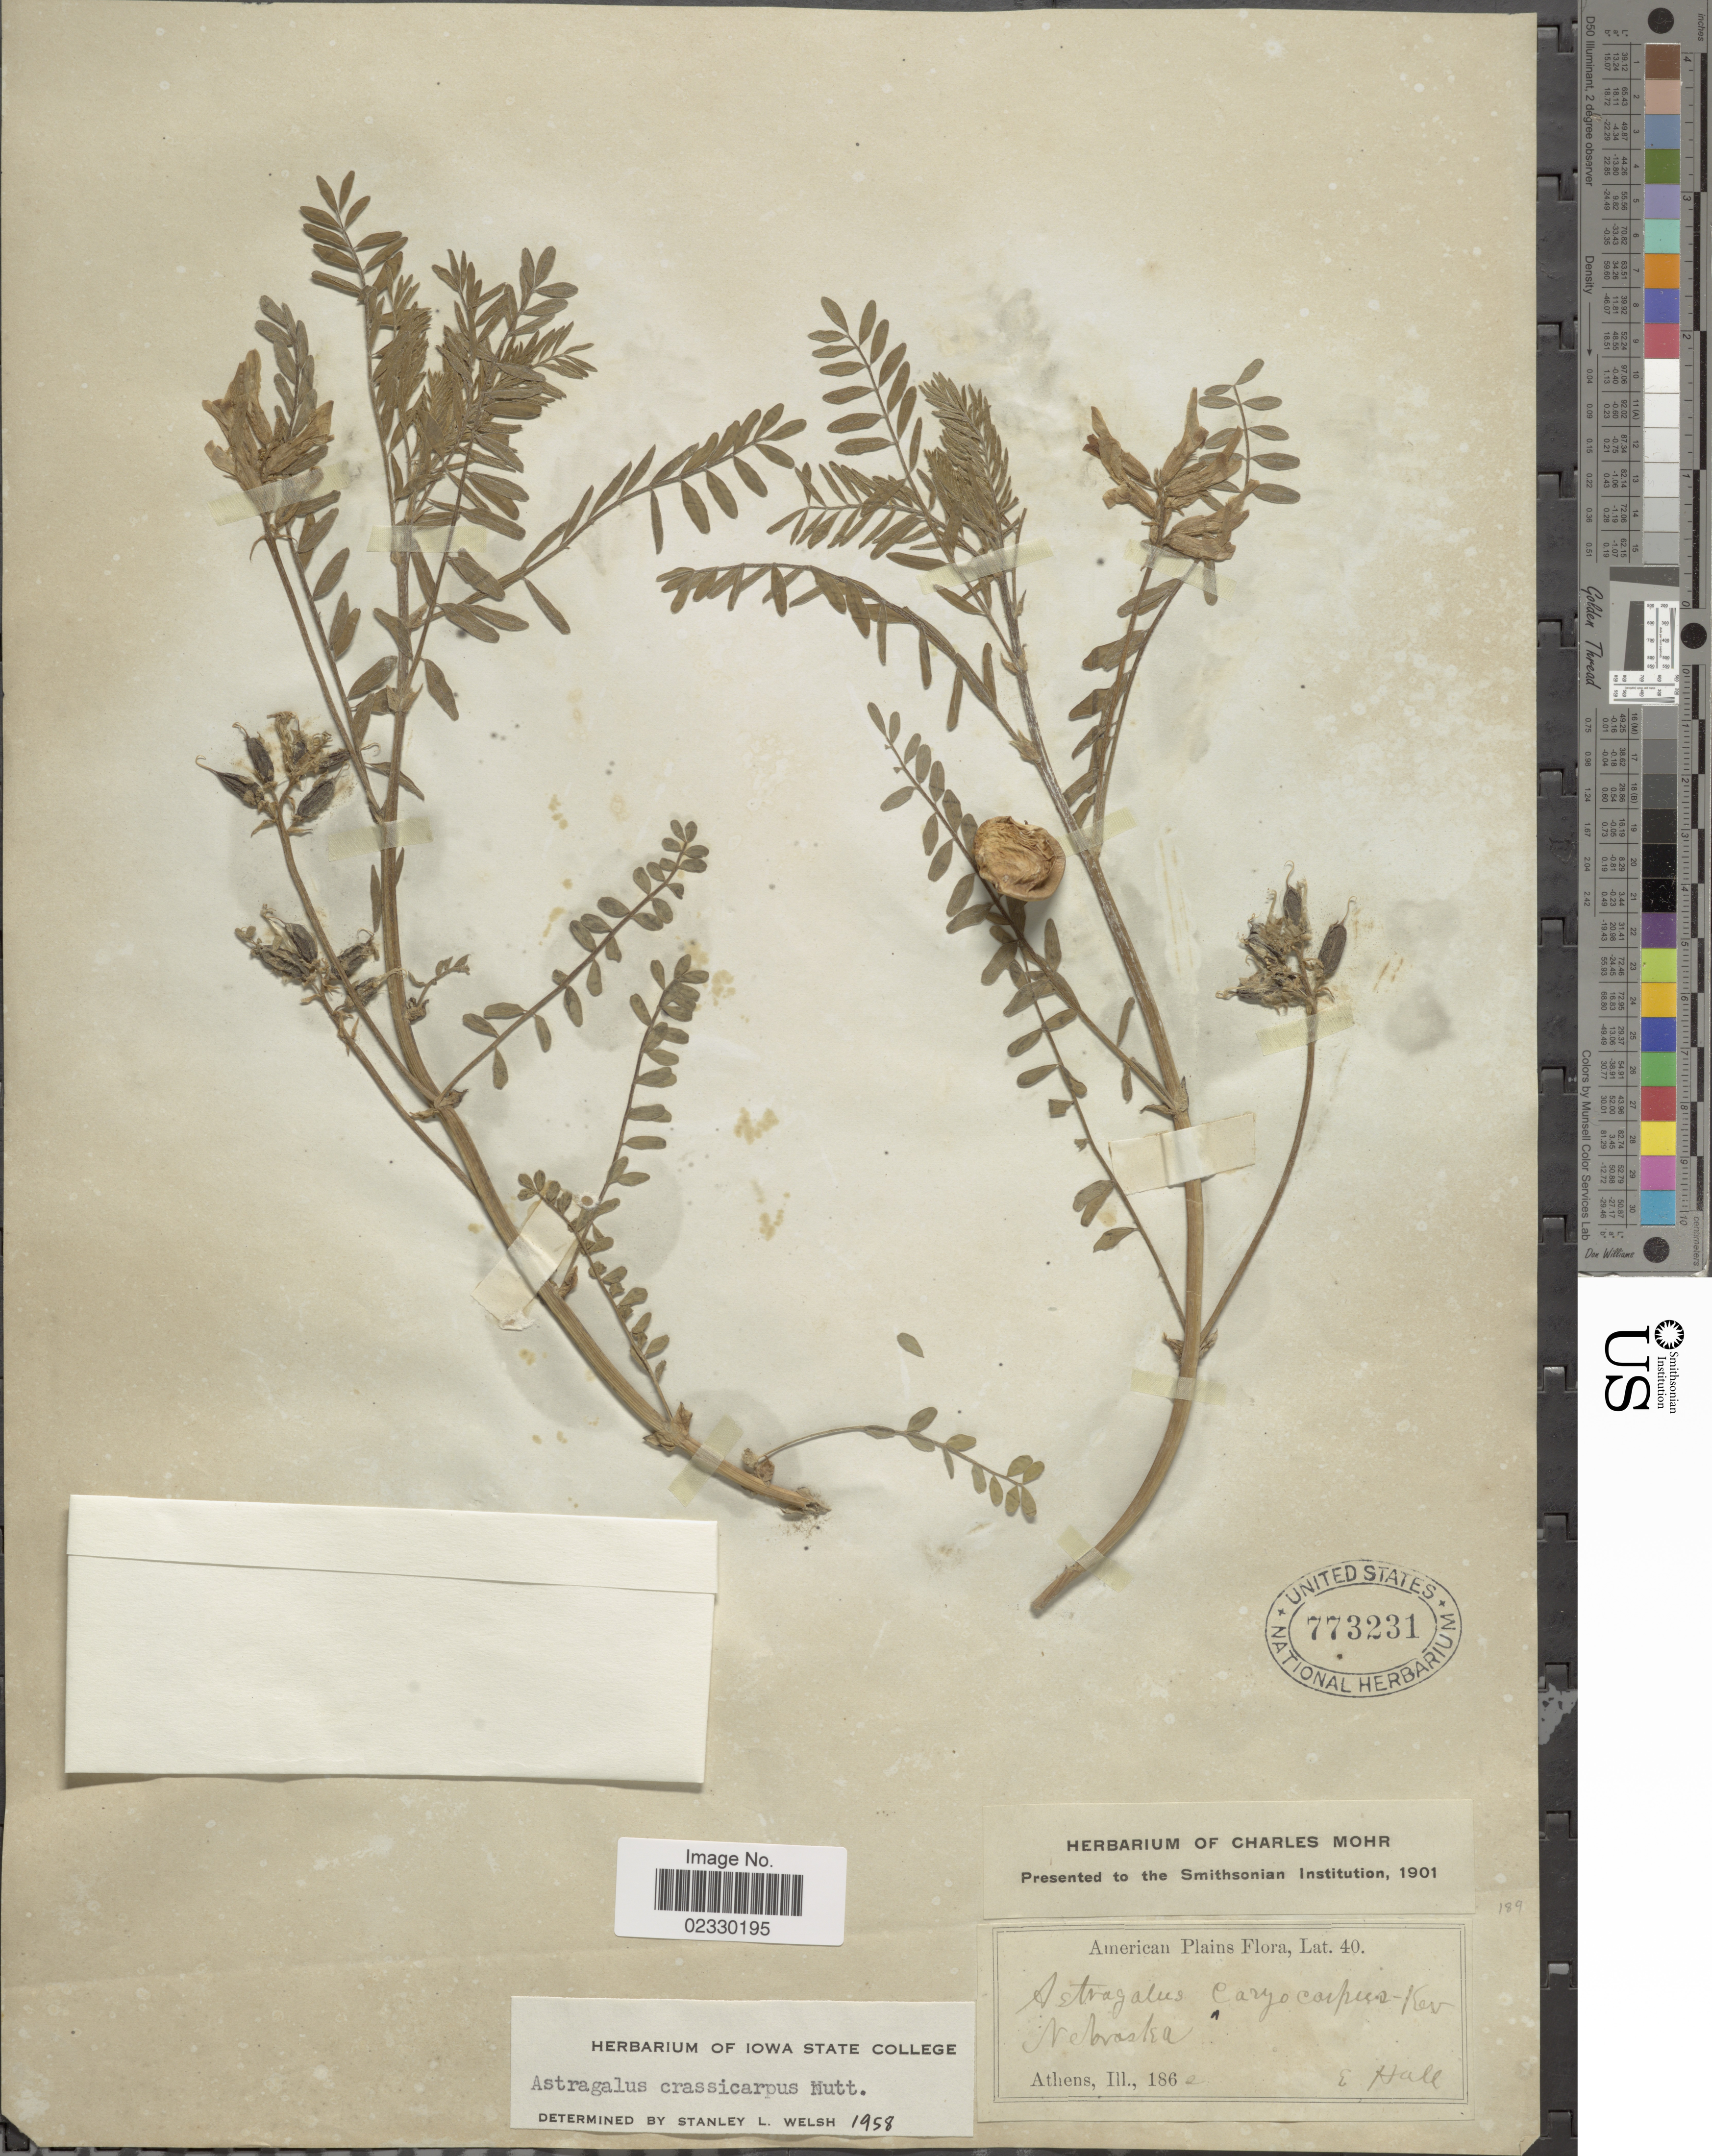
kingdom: Plantae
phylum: Tracheophyta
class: Magnoliopsida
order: Fabales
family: Fabaceae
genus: Astragalus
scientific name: Astragalus crassicarpus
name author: Nutt.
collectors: E. Hall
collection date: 1862-03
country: United States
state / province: Nebraska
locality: American Plains, Athens, Ill.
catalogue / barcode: US 773231